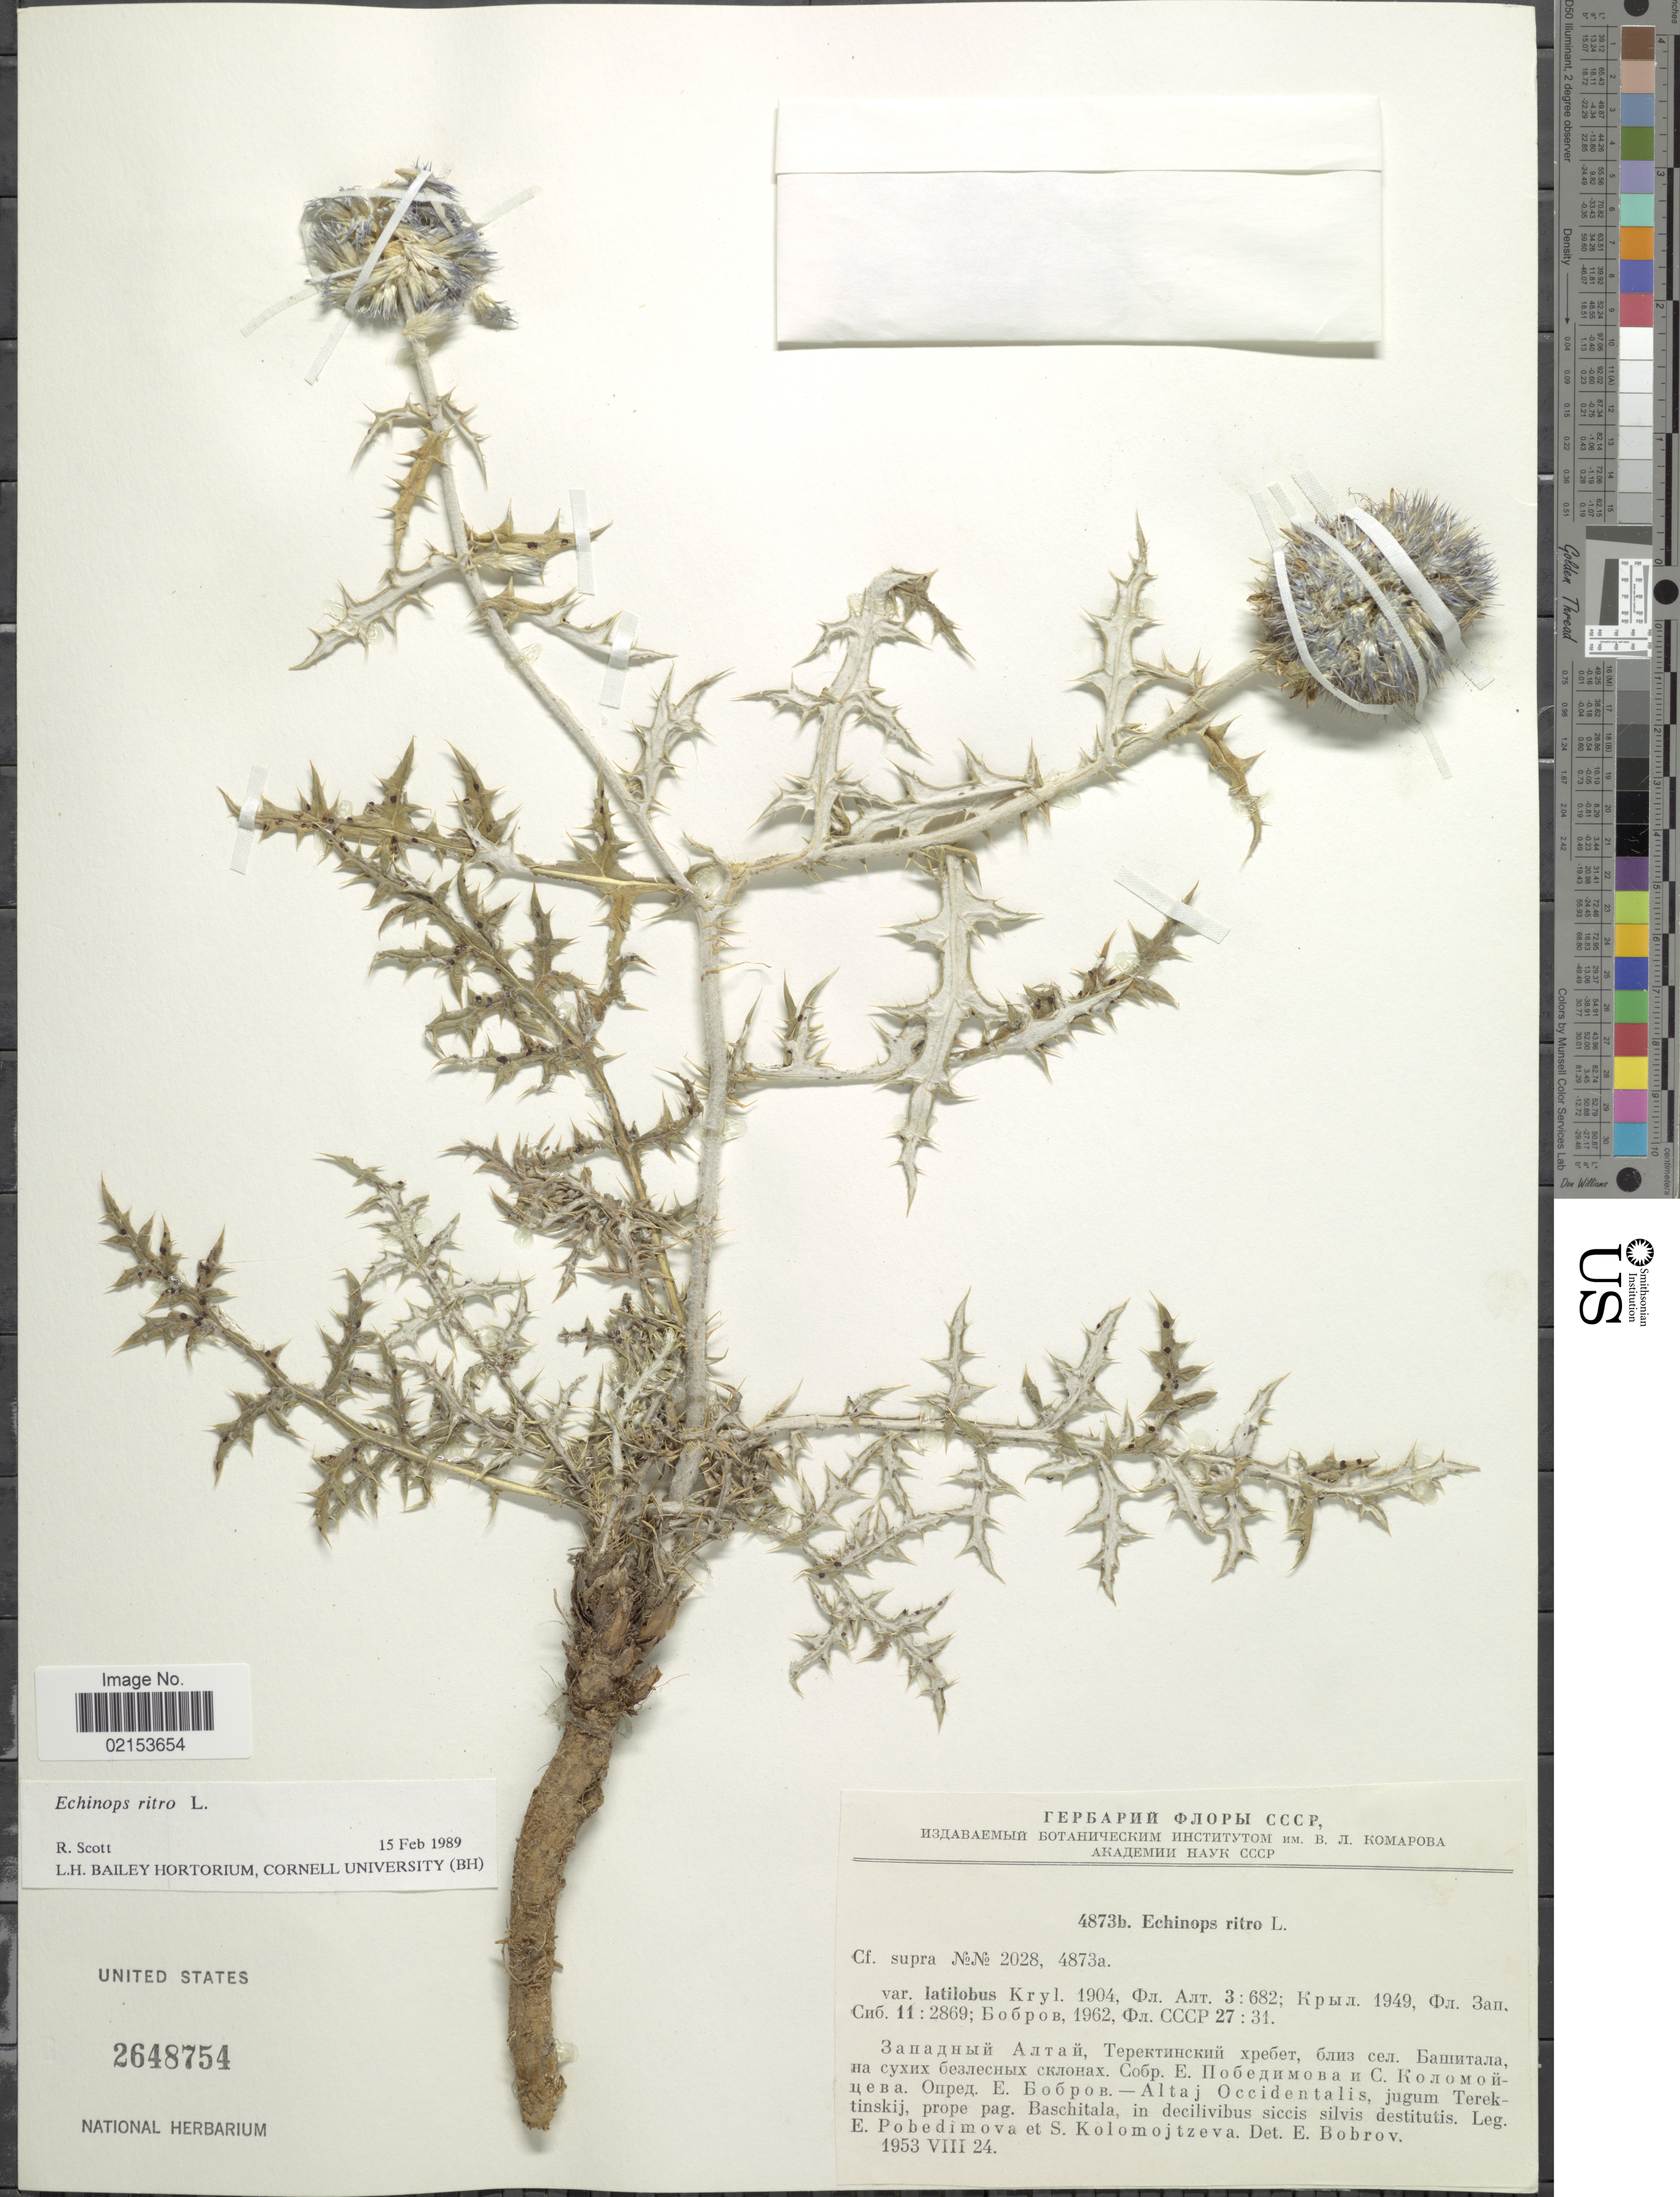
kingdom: Plantae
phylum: Tracheophyta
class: Magnoliopsida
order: Asterales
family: Asteraceae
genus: Echinops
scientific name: Echinops ritro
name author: L.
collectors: E. Pobedimova & S. Kolomojtzeva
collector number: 4873b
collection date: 1953-08-24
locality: Altaj Occidentalis, jugum Terektinskij, prope pag. bachitala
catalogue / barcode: US 2648754